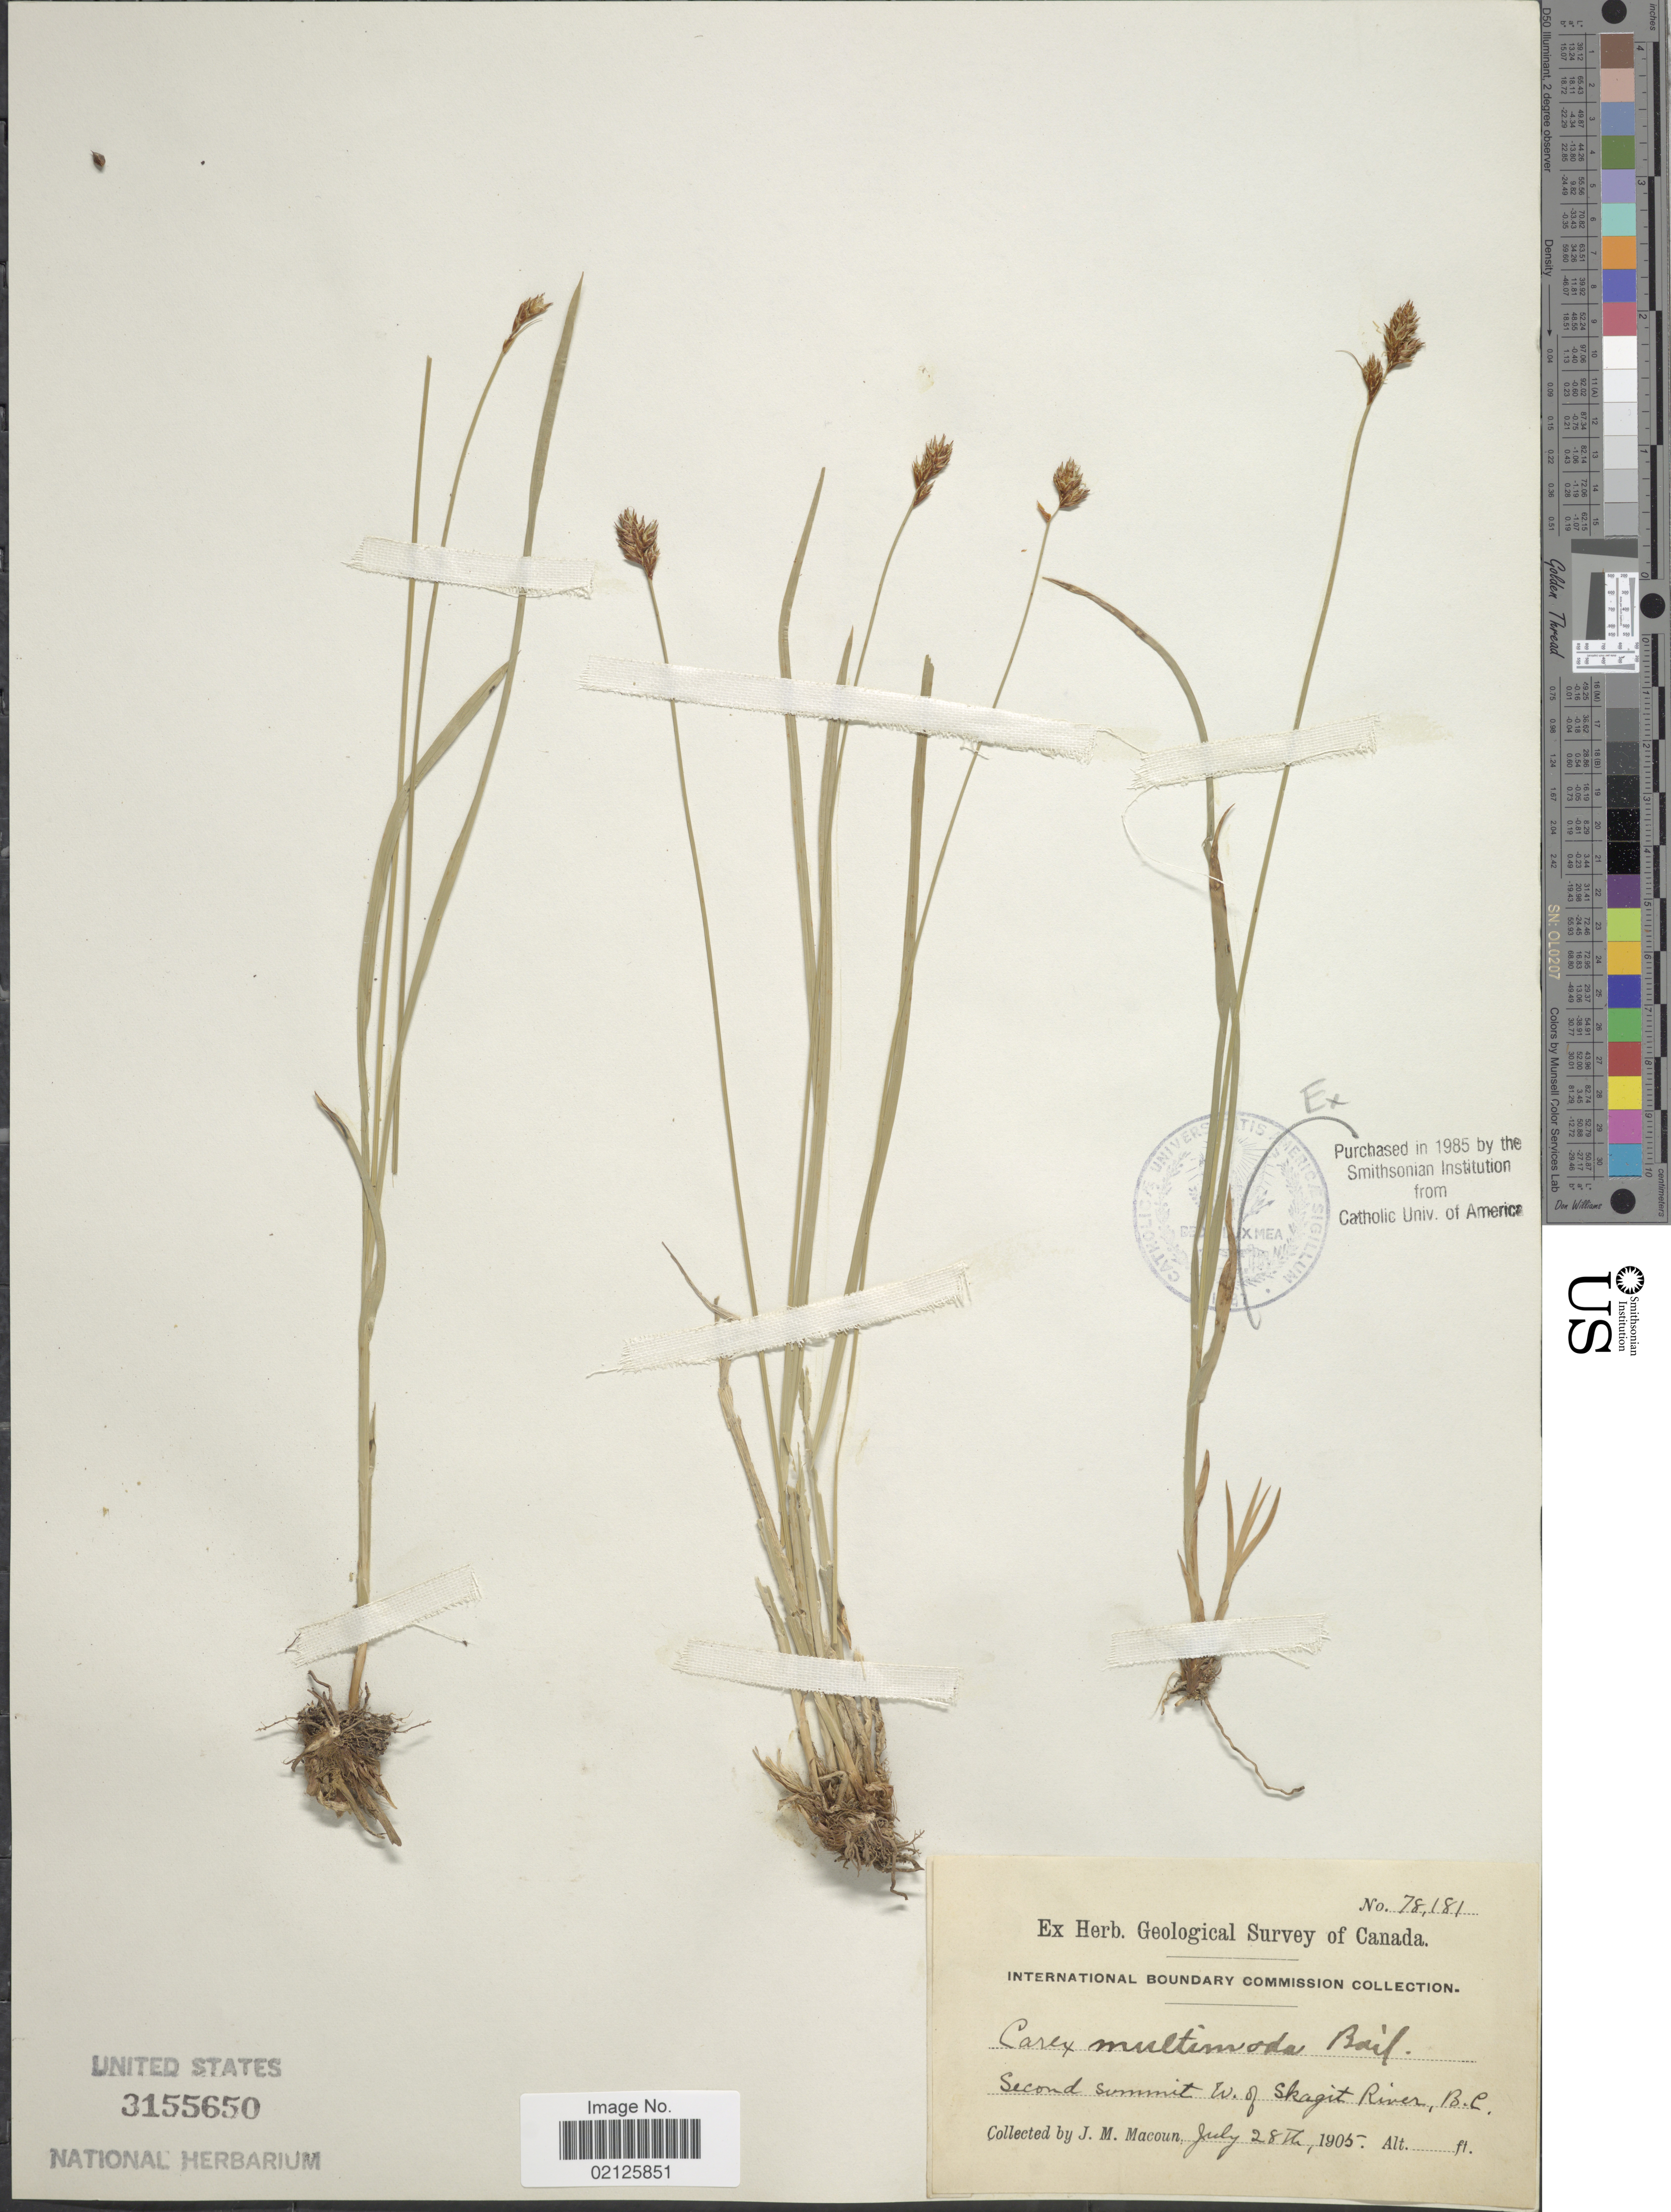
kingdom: Plantae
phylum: Tracheophyta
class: Liliopsida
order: Poales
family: Cyperaceae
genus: Carex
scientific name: Carex preslii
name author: Steud.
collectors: J. M. Macoun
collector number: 78181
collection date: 1905-07-28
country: Canada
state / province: British Columbia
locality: Second summit W of Skagit River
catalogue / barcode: US 3155650